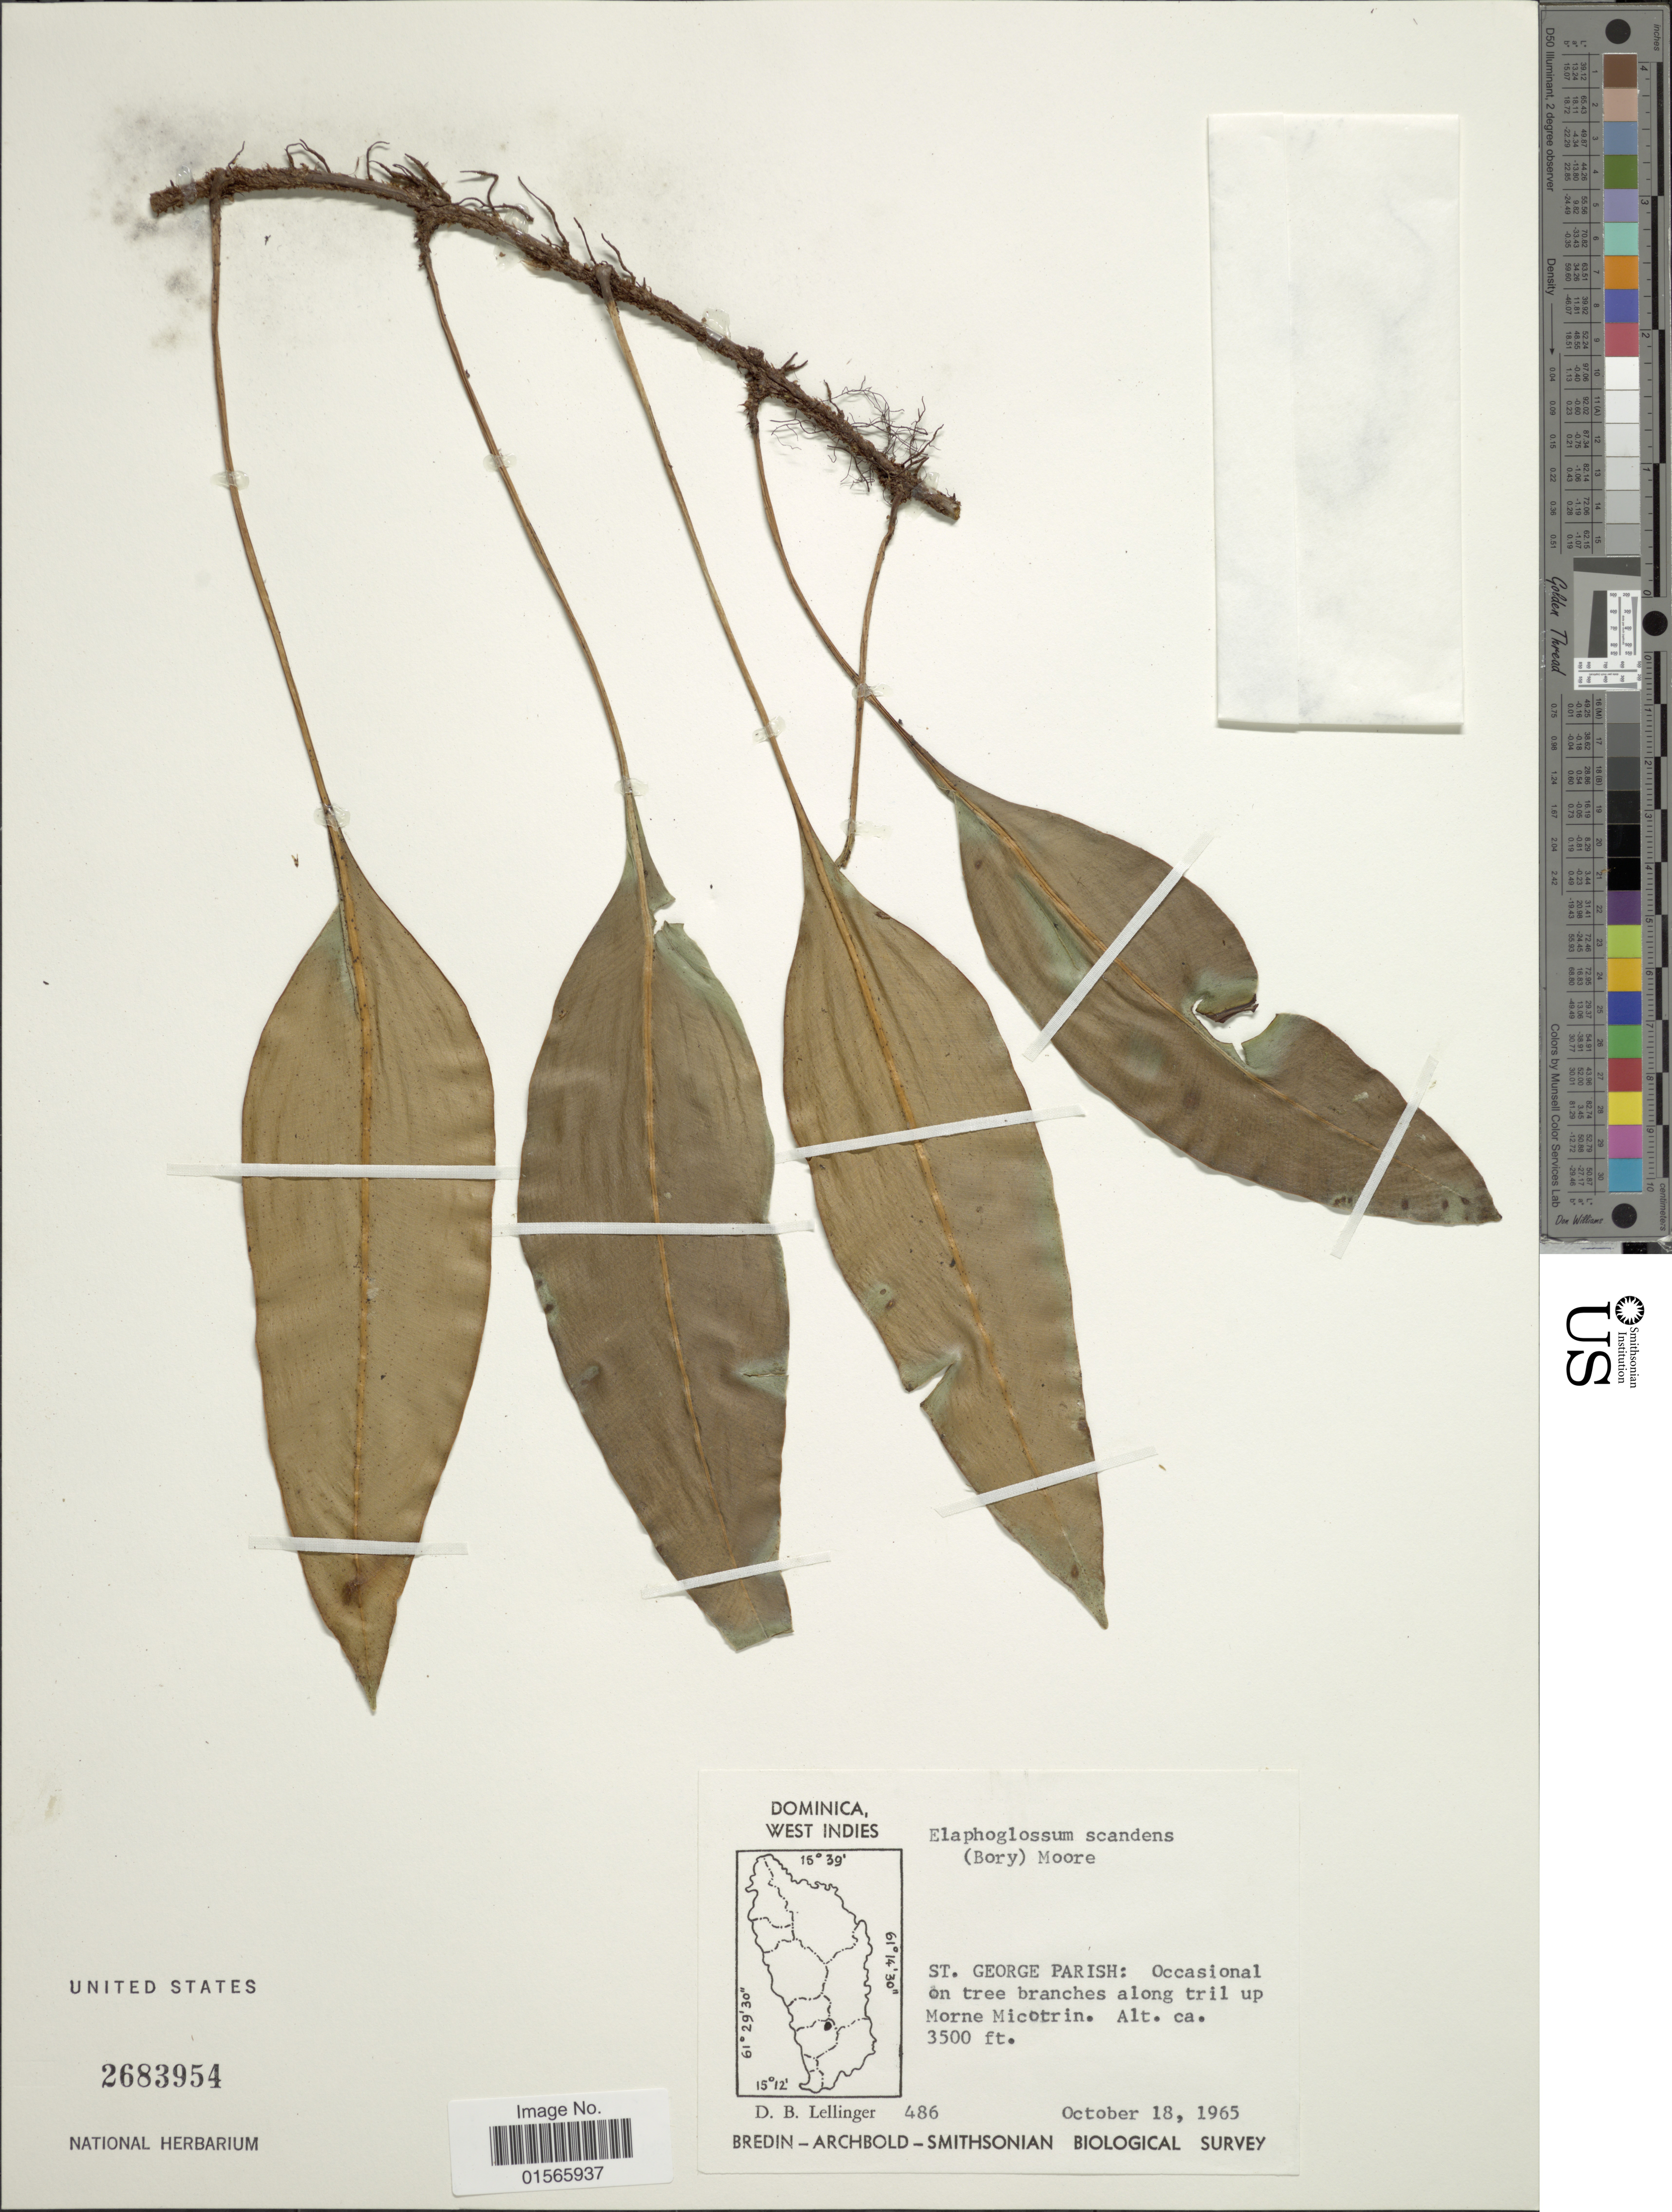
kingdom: Plantae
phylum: Tracheophyta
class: Polypodiopsida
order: Polypodiales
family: Dryopteridaceae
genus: Elaphoglossum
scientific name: Elaphoglossum scandens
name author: (Bory ex Fée) T. Moore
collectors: D. B. Lellinger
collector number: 486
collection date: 1965-10-18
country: Dominica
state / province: St. George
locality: St. George Parish: Occasional on tree branches along trail up Morne Micotrin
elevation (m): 1067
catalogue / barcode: US 2683954